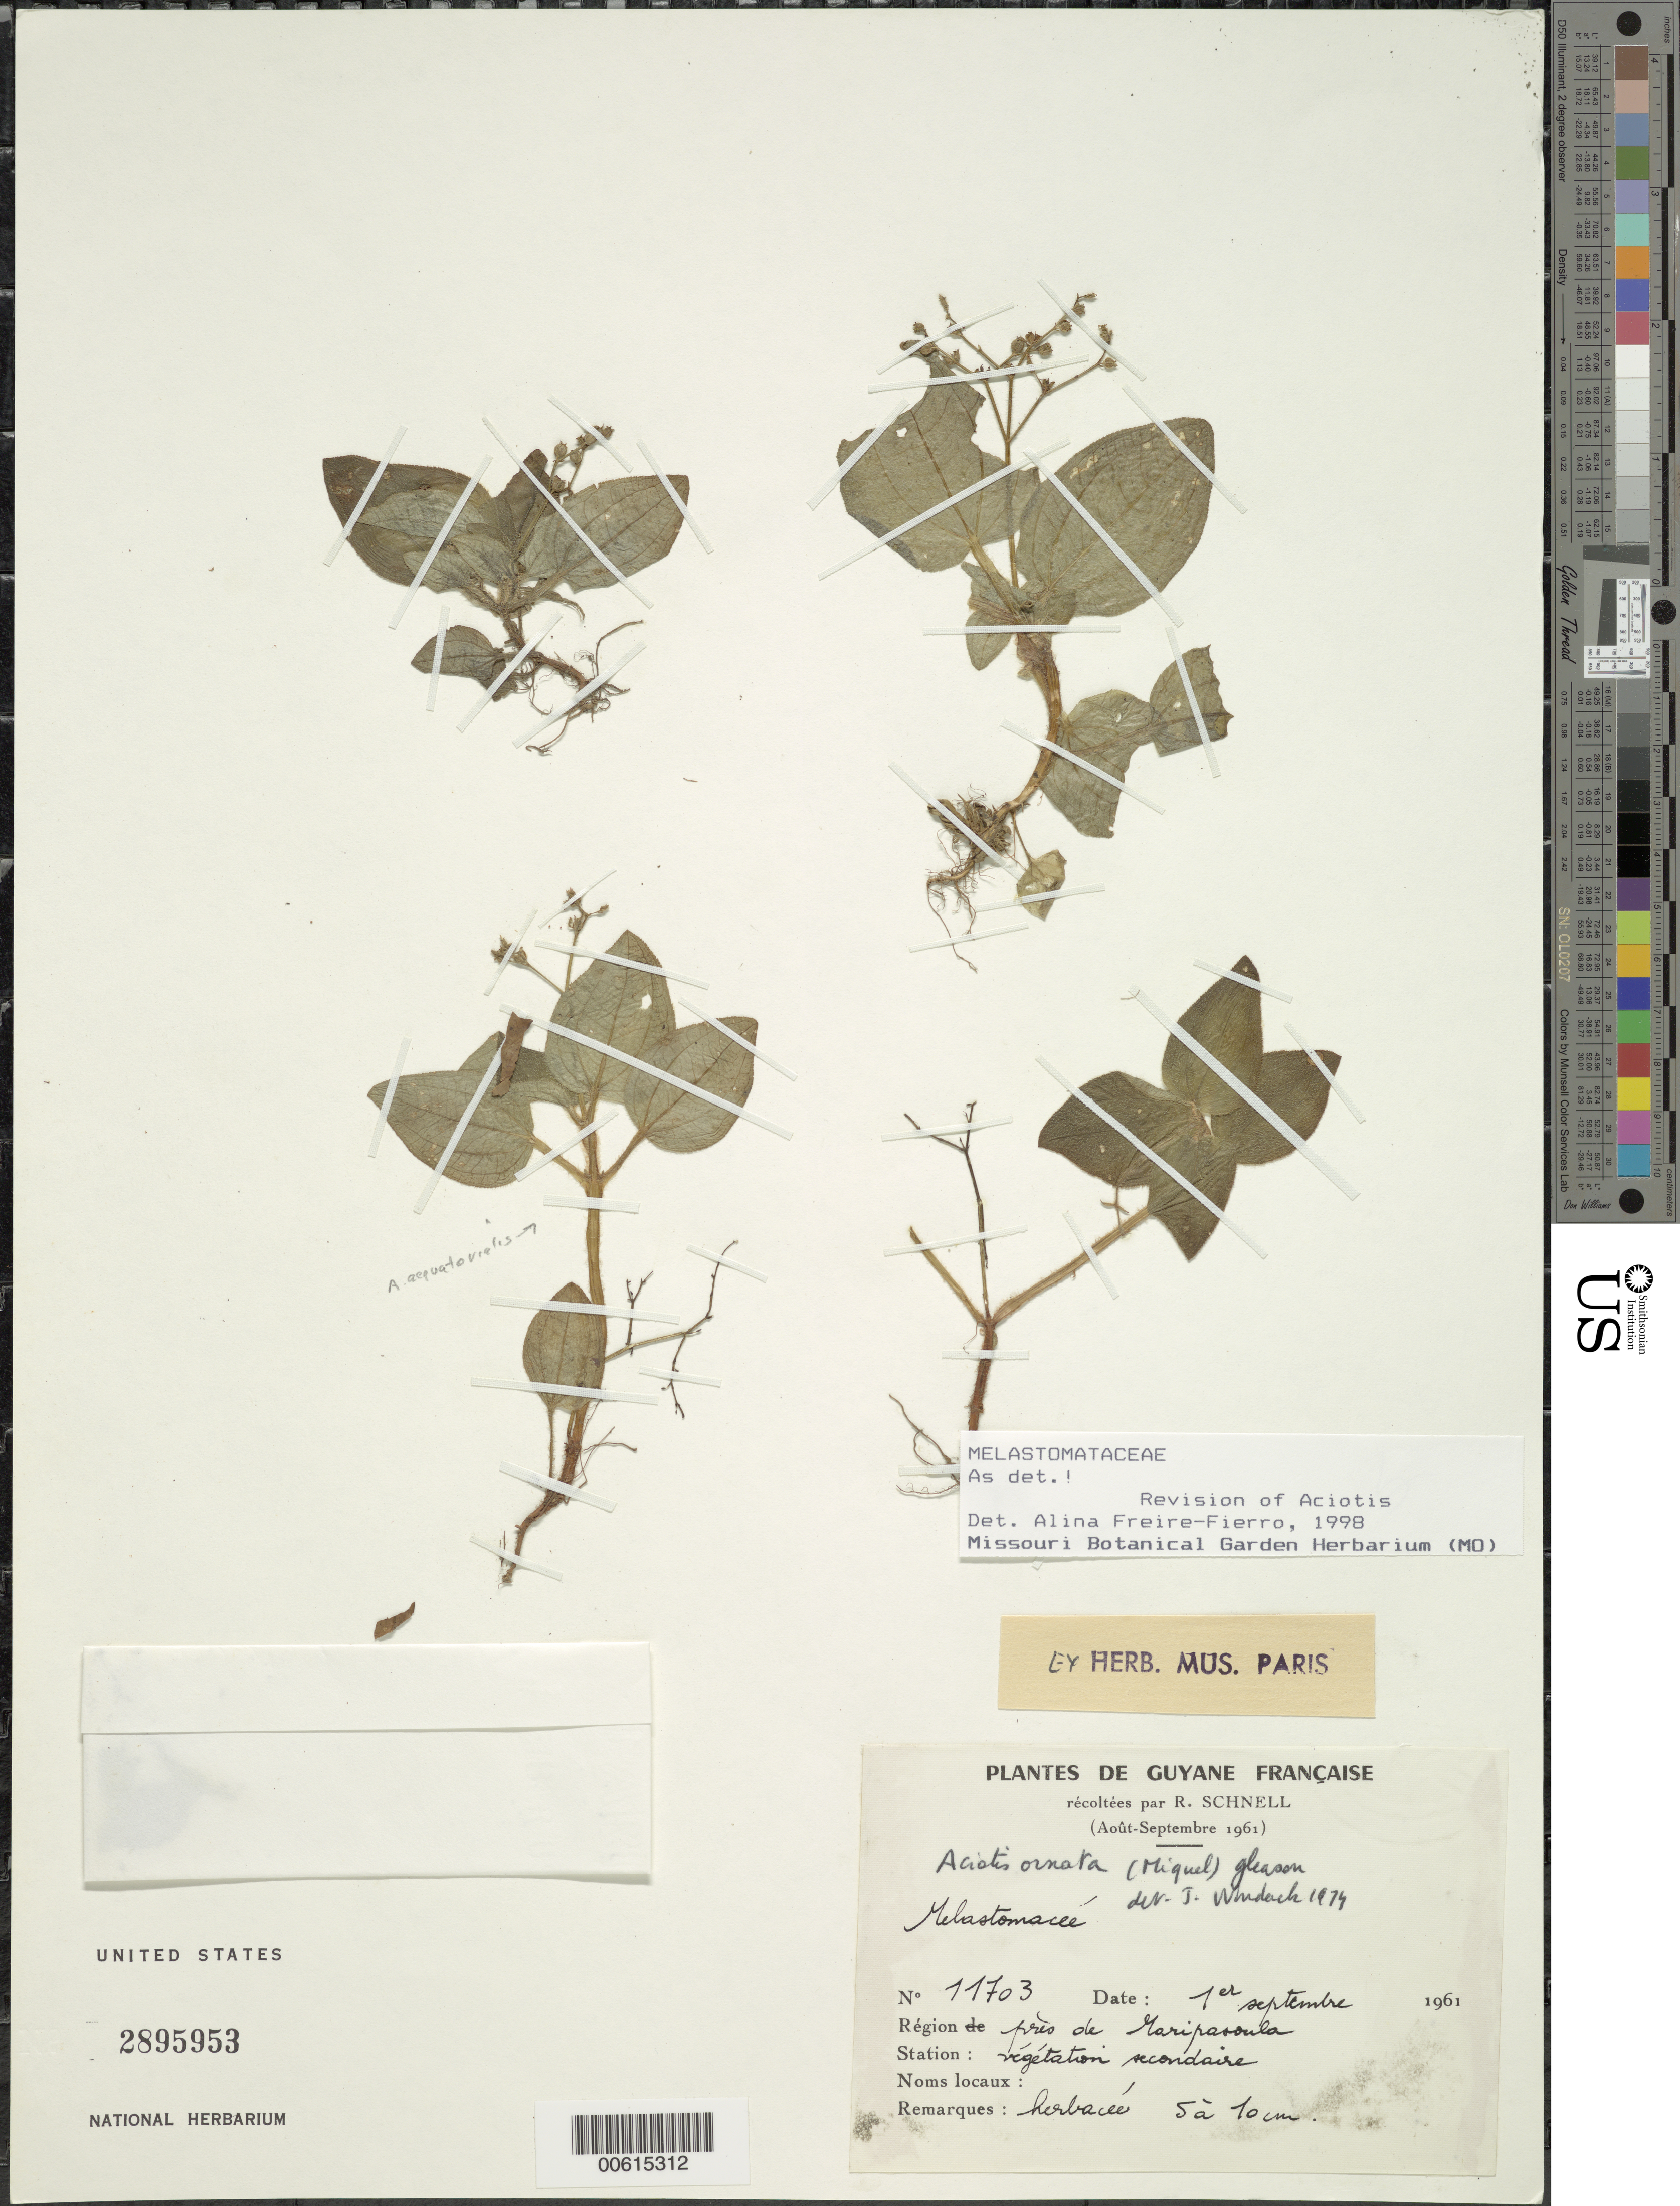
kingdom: Plantae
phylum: Tracheophyta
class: Magnoliopsida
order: Myrtales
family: Melastomataceae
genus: Aciotis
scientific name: Aciotis ornata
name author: (Miq.) Gleason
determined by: Freire-Fierro, A.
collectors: R. A. Schnell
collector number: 11703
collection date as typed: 1-Sep-61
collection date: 1961-09-01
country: French Guiana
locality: Maripasoula, pres de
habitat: Vegetation secondaire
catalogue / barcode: US 2895953